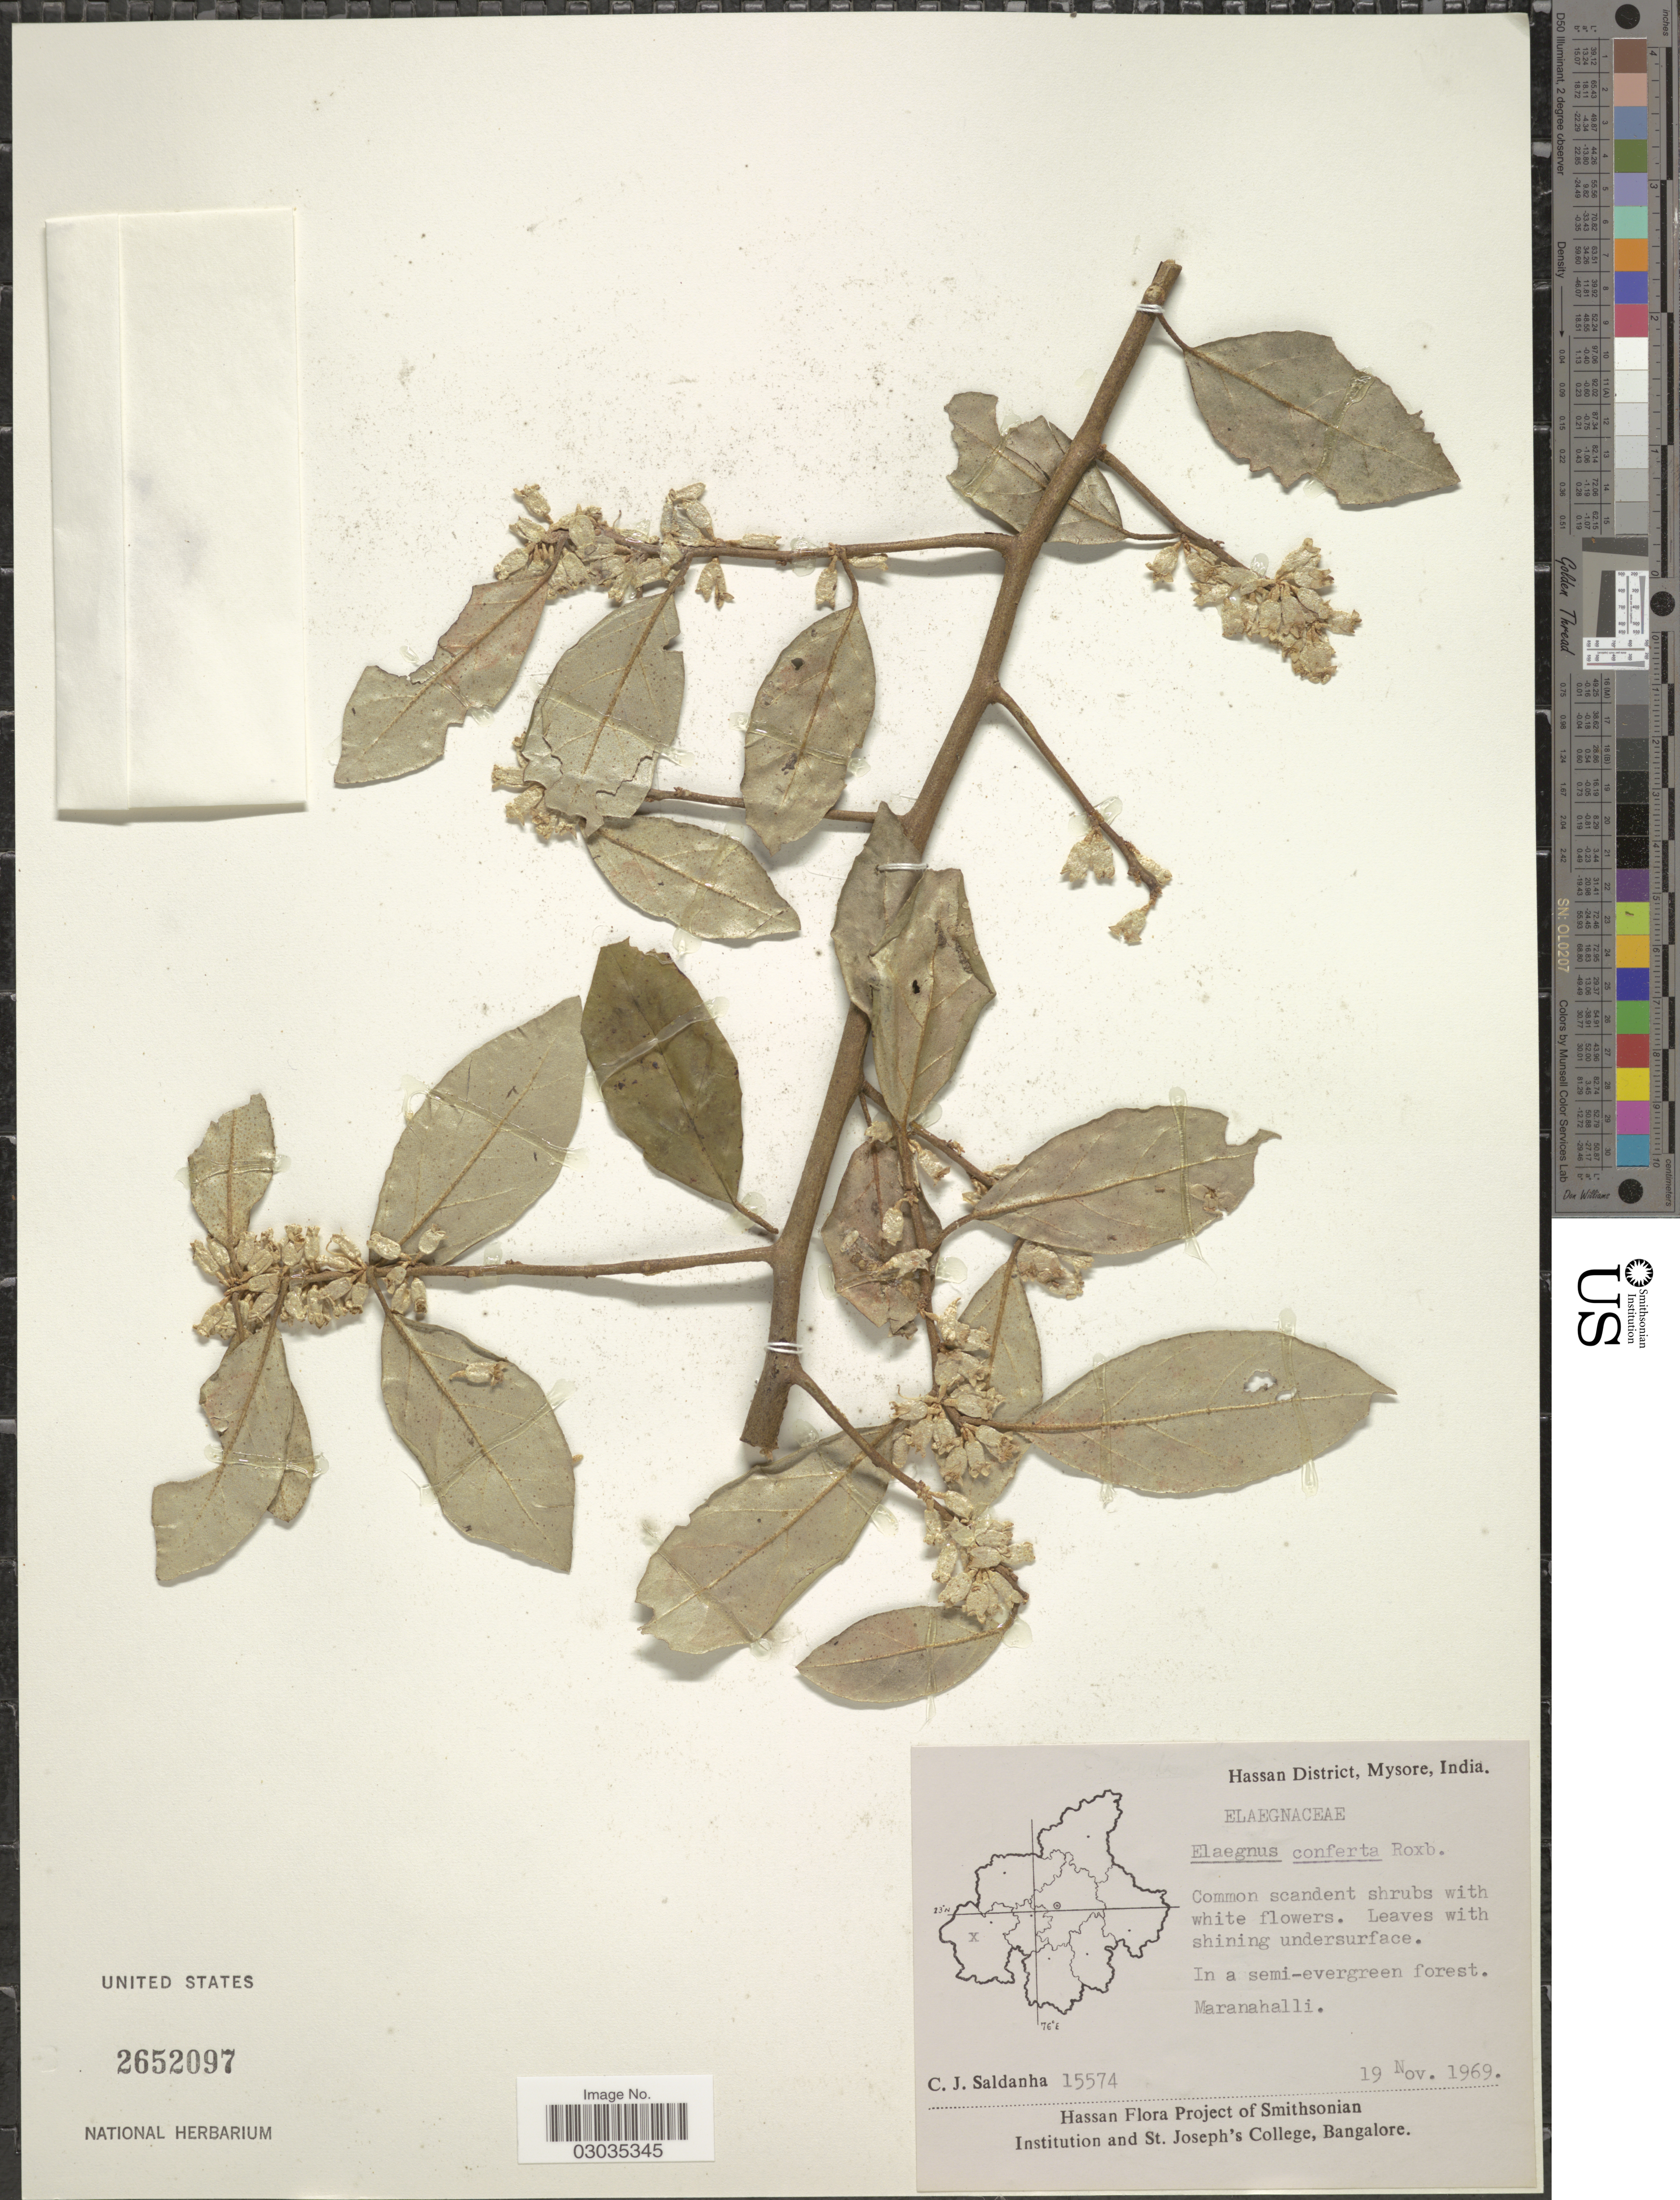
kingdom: Plantae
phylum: Tracheophyta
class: Magnoliopsida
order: Rosales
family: Elaeagnaceae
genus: Elaeagnus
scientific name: Elaeagnus conferta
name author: Roxb.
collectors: C. J. Saldanha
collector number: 15574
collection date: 1969-11-19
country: India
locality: Hassan District, Mysore. Maranahalli.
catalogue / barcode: US 2652097